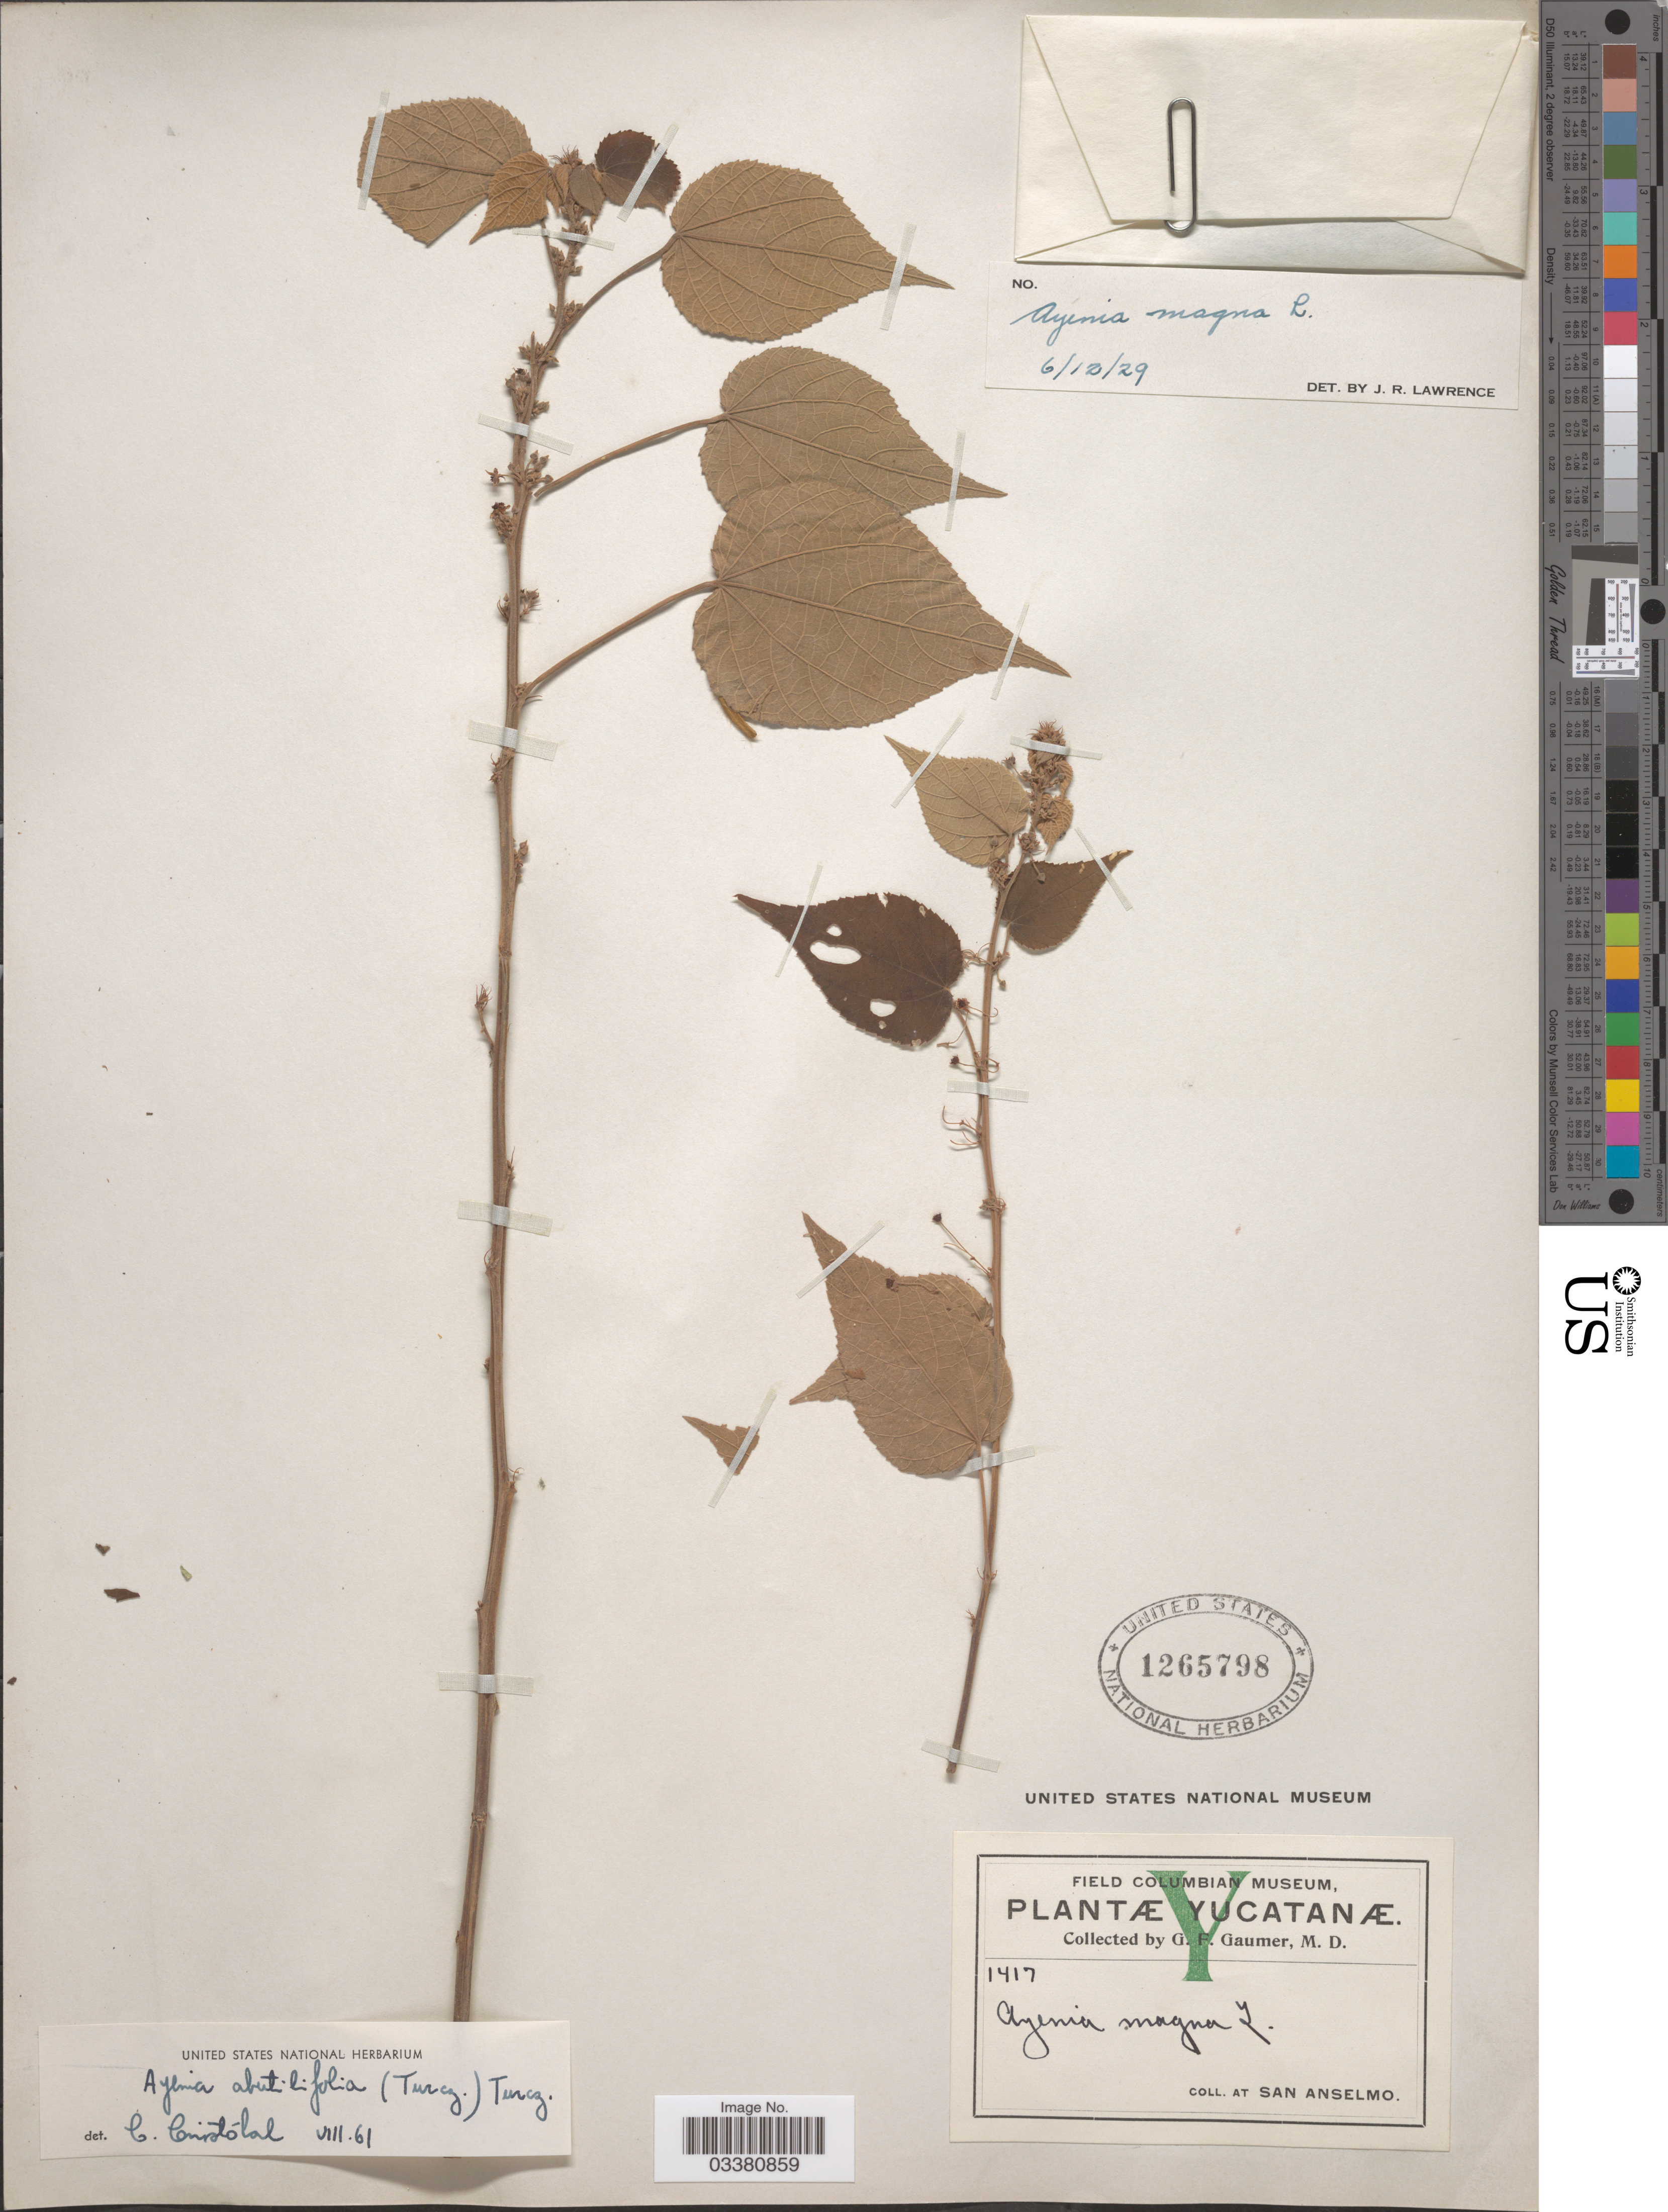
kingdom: Plantae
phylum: Tracheophyta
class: Magnoliopsida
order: Malvales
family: Malvaceae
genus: Ayenia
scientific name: Ayenia abutilifolia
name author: (Turcz.) Turcz.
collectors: G. F. Gaumer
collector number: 1417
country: Mexico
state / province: Yucatán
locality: At San Anselmo.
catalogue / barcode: US 1265798